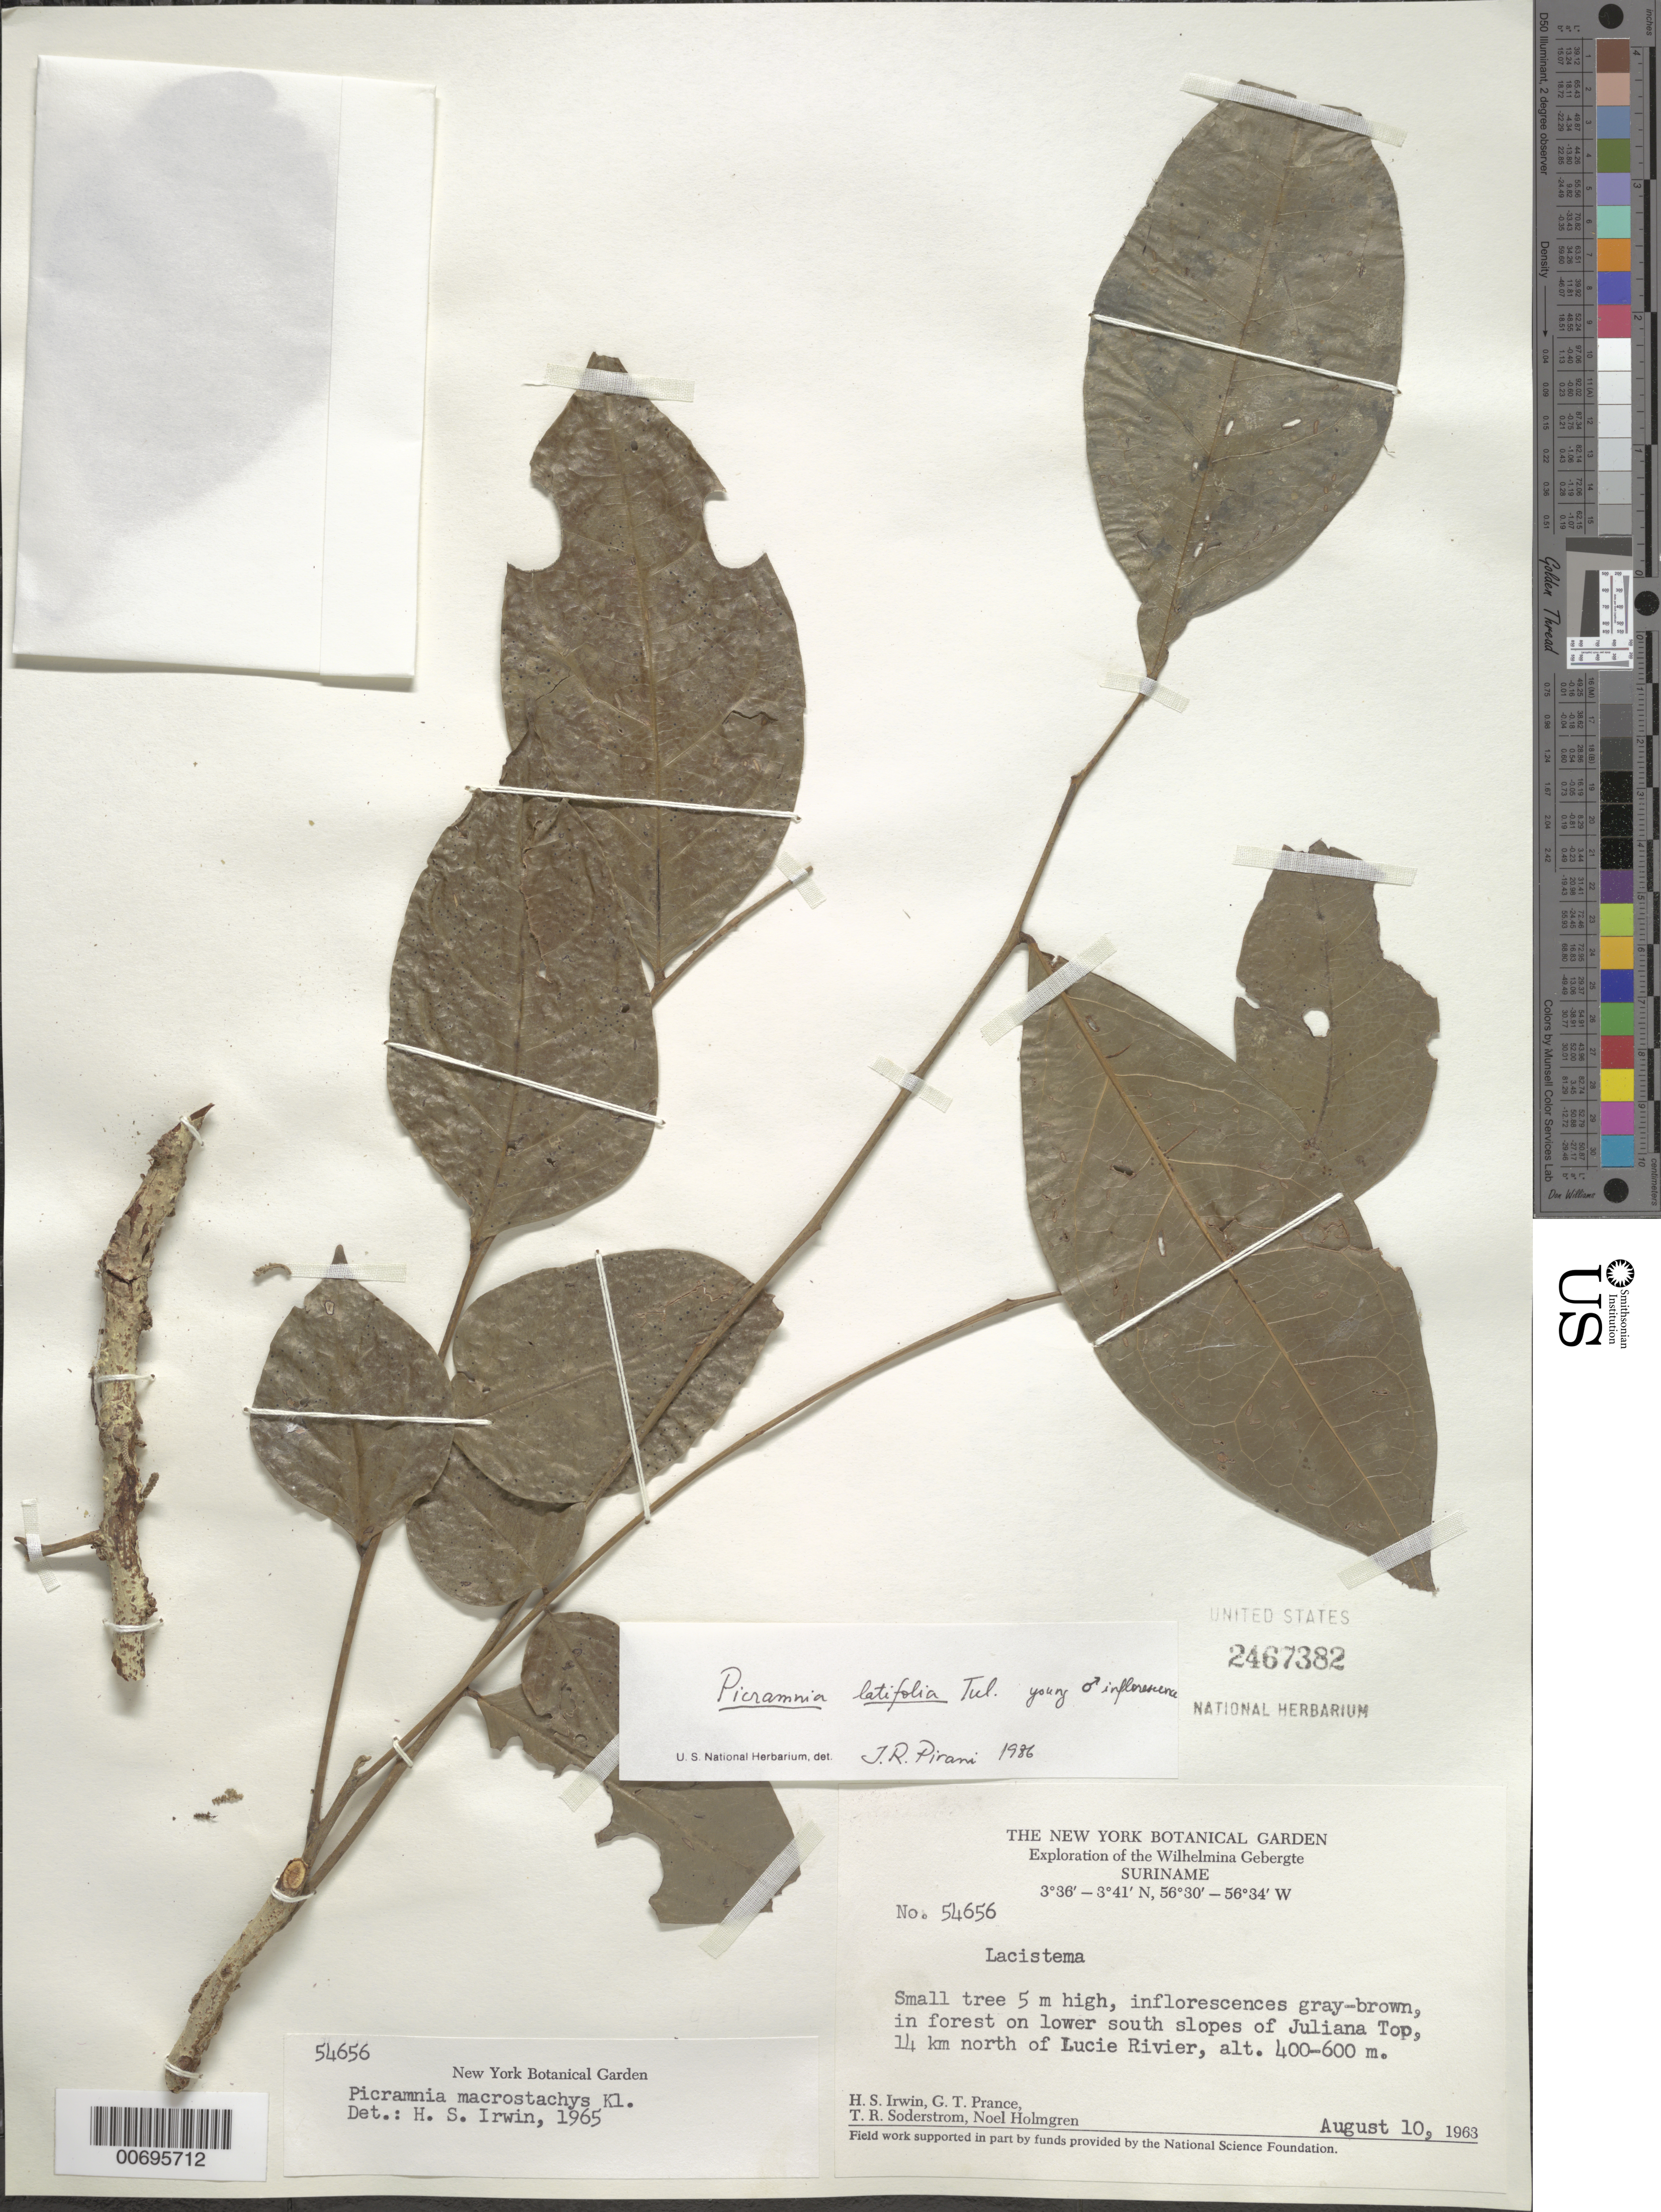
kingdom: Plantae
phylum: Tracheophyta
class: Magnoliopsida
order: Picramniales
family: Picramniaceae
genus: Picramnia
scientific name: Picramnia latifolia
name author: Tul.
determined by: Pirani, J. R.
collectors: H. Irwin, G. T. Prance, T. R. Soderstrom & N. H. Holmgren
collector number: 54656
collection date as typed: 10-Aug-63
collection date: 1963-08-10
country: Suriname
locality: Wilhelminagebergte (Wilhelmina Mts.), Juliana Top, 14 km N of Lucie R.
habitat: Forest on lower south slopes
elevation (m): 400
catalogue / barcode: US 2467382